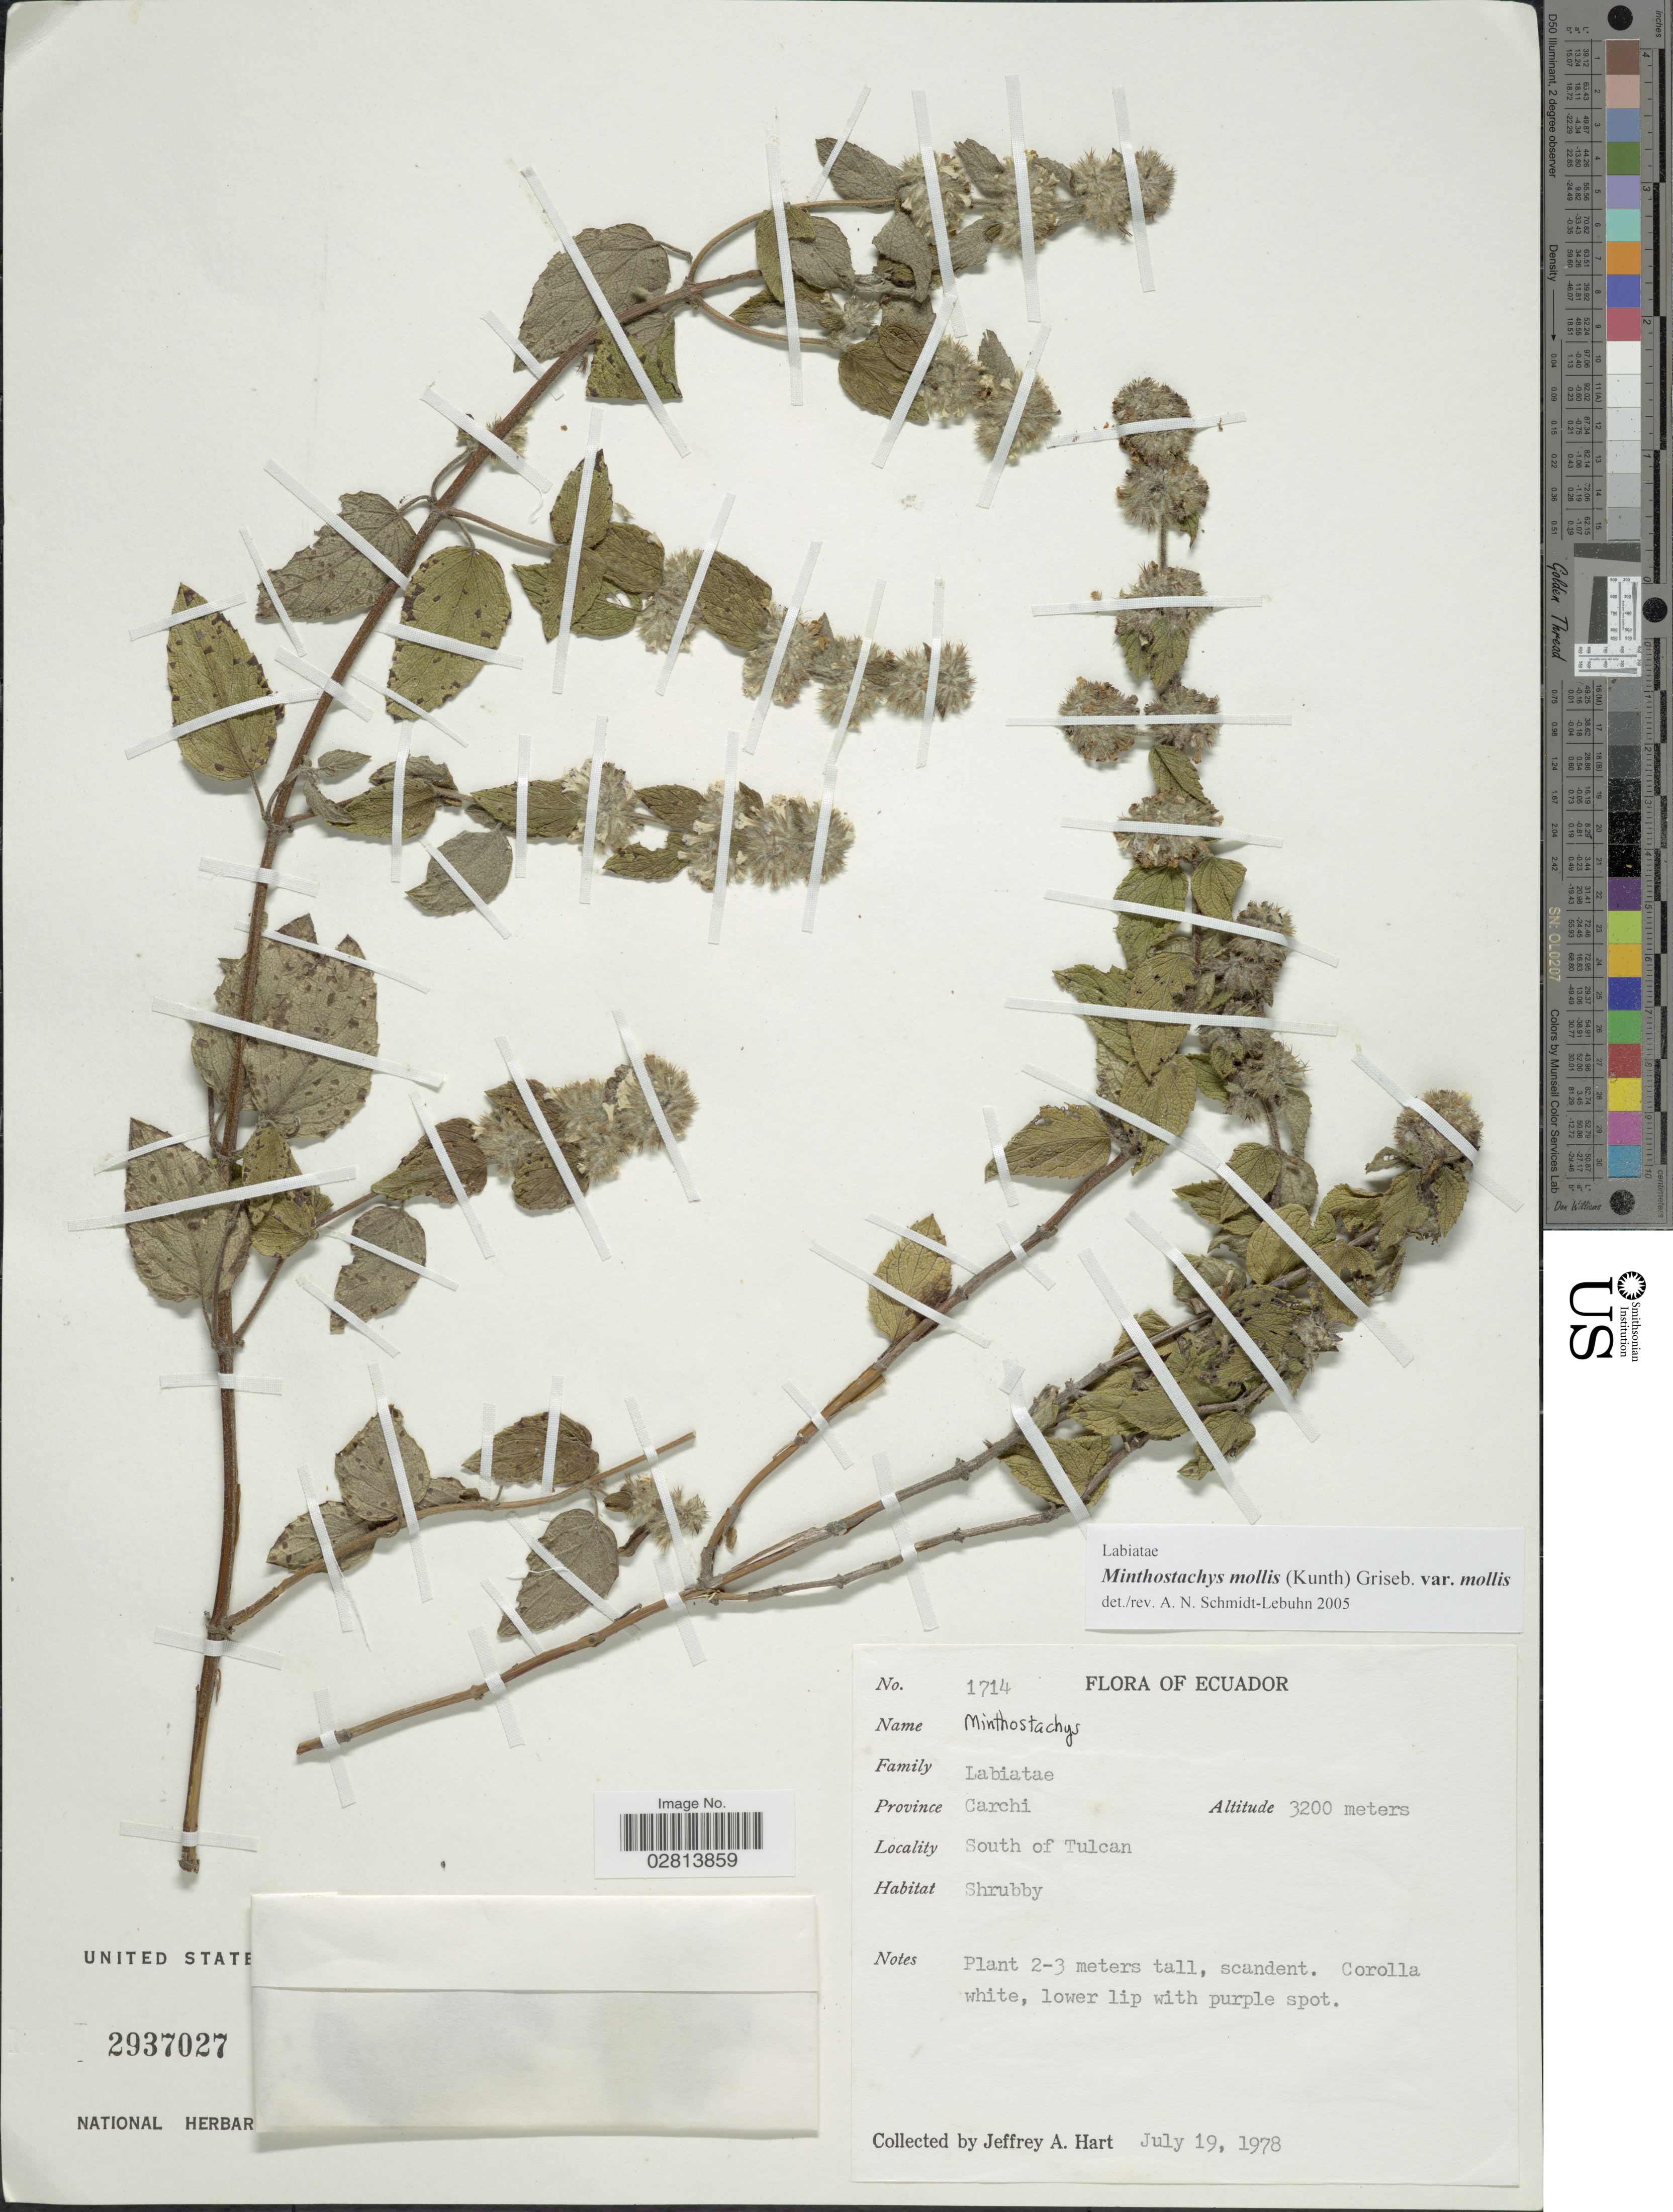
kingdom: Plantae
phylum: Tracheophyta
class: Magnoliopsida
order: Lamiales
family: Lamiaceae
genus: Minthostachys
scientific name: Minthostachys mollis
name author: (Kunth) Griseb.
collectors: J. A. Hart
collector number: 1714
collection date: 1978-07-19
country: Ecuador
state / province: Carchi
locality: Province Carchi, South of Tulcan.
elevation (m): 3200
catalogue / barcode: US 2937027